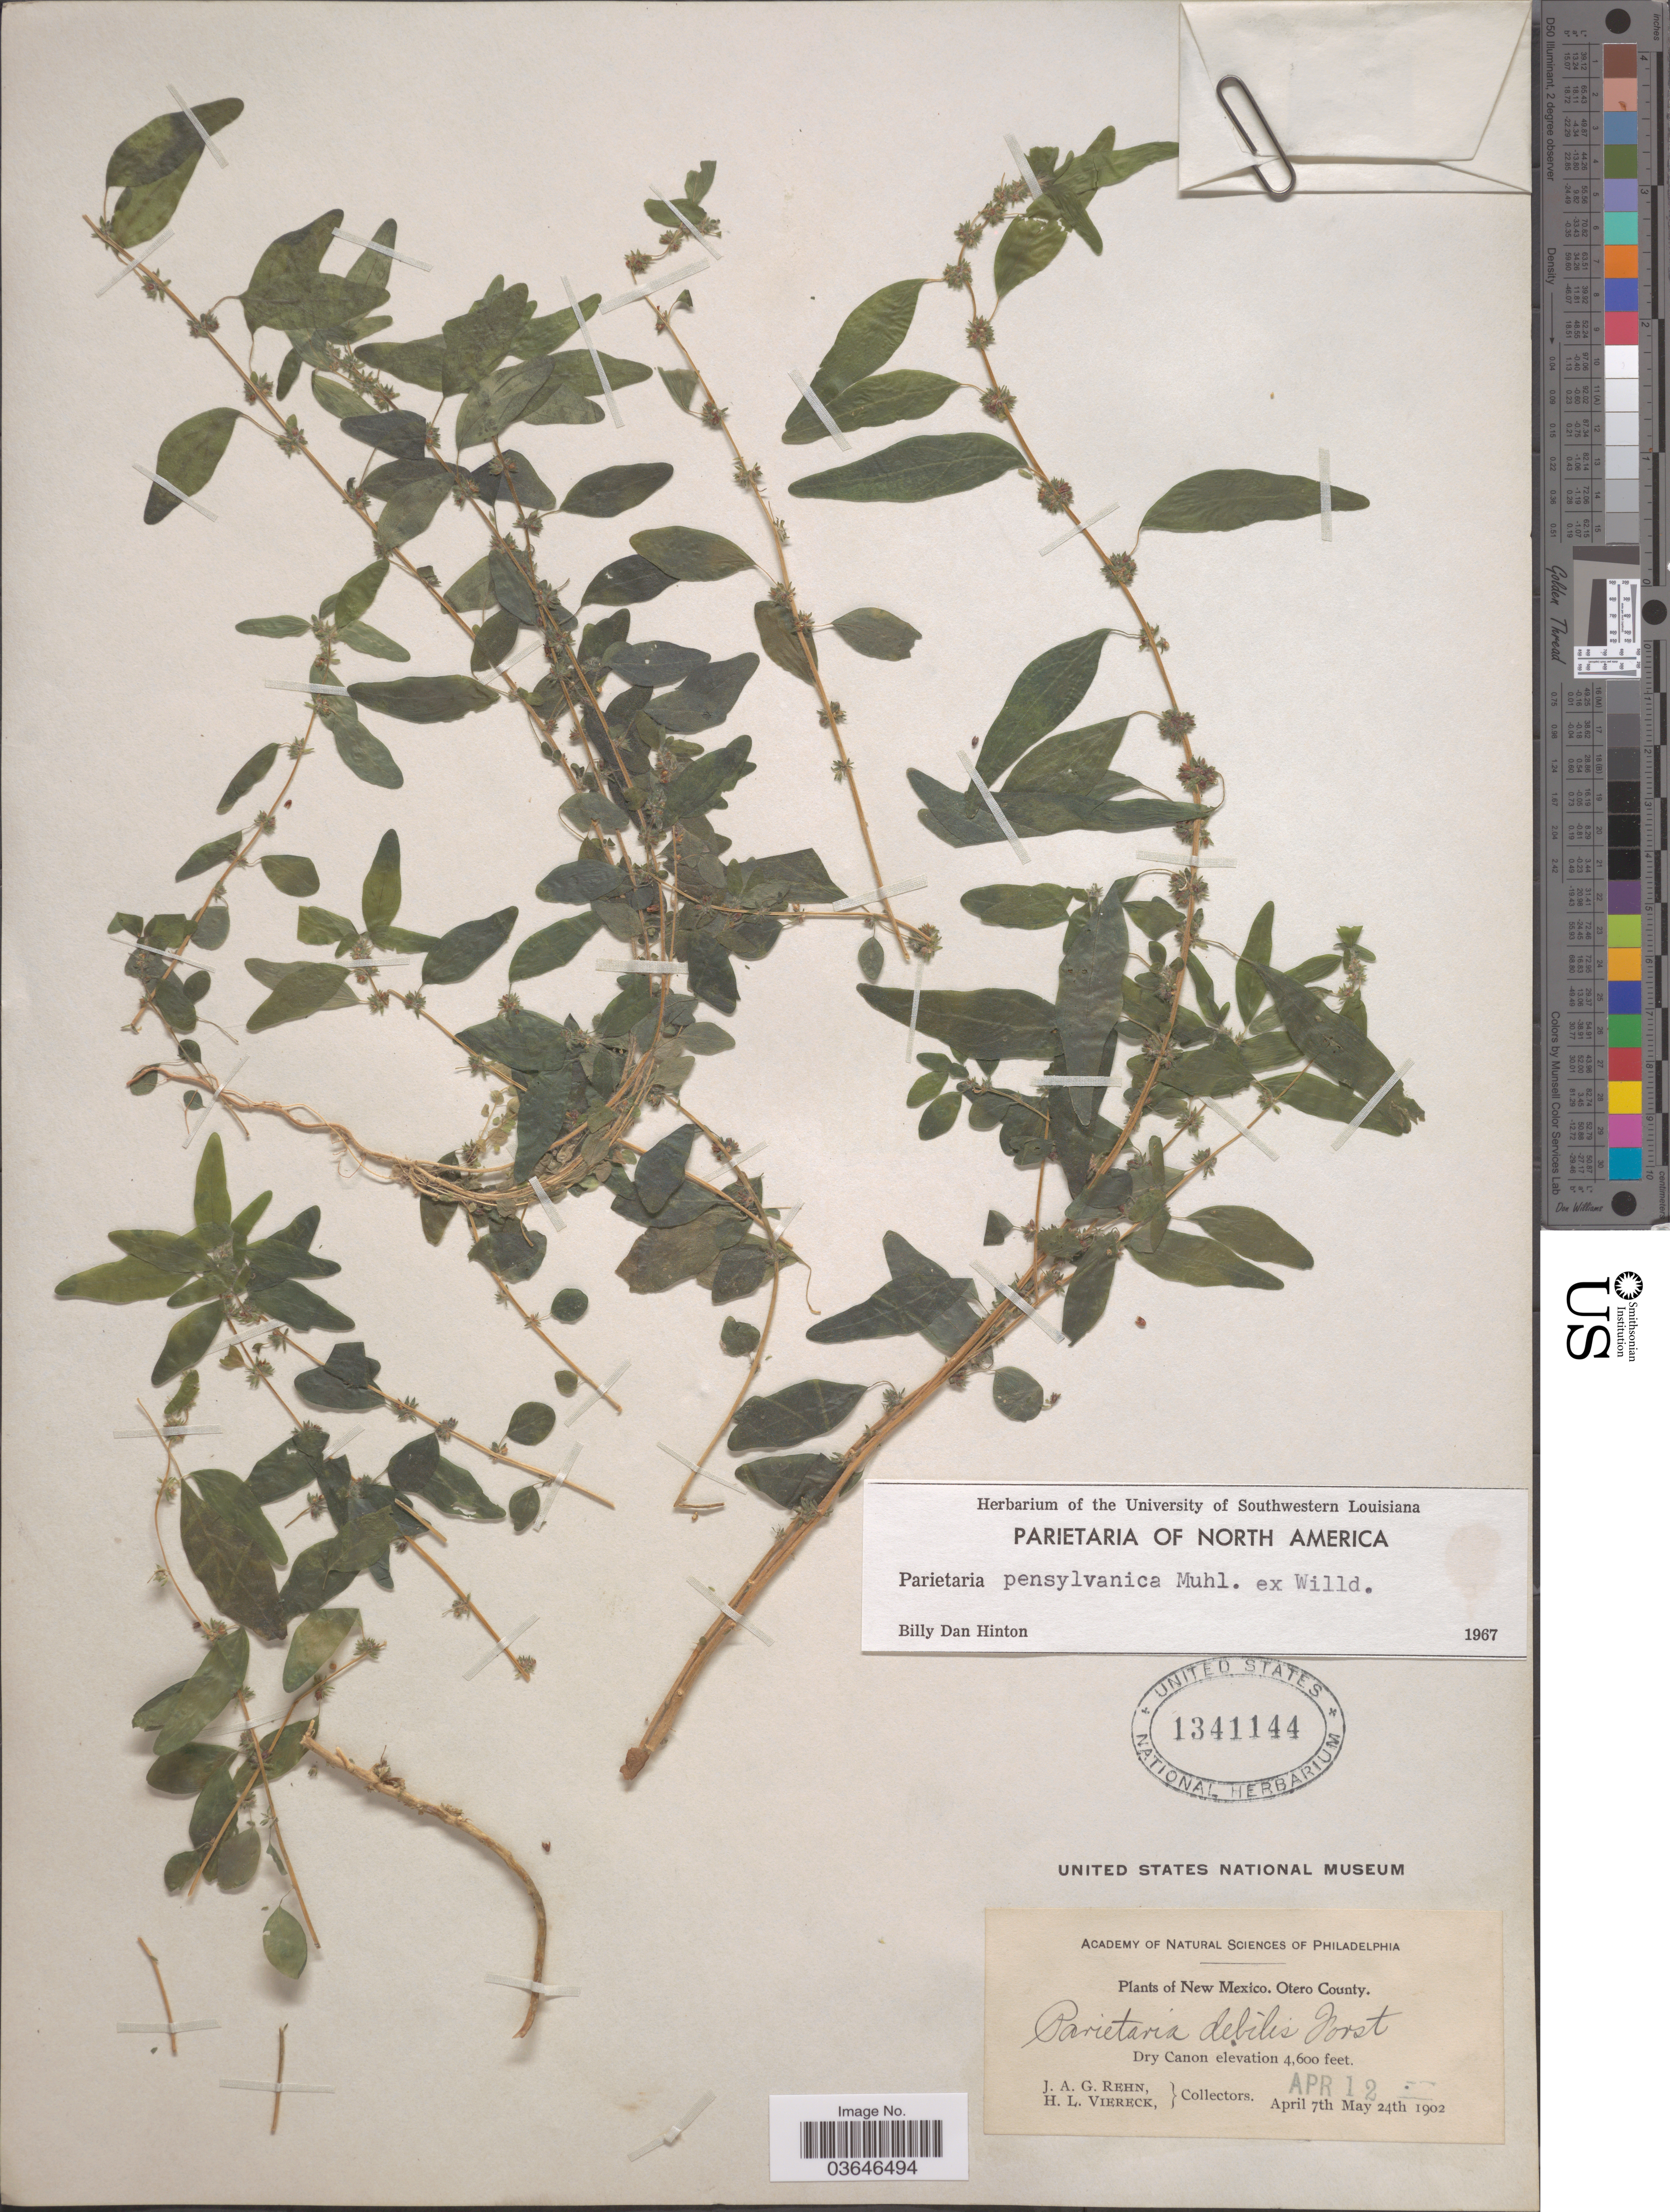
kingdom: Plantae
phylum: Tracheophyta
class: Magnoliopsida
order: Rosales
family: Urticaceae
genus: Parietaria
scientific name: Parietaria pensylvanica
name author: Muhl. ex Willd.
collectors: J. Rehn & H. L. Viereck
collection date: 1902-04-12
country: United States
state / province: New Mexico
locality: Otero County. Dry Canon.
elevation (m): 1402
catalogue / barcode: US 1341144